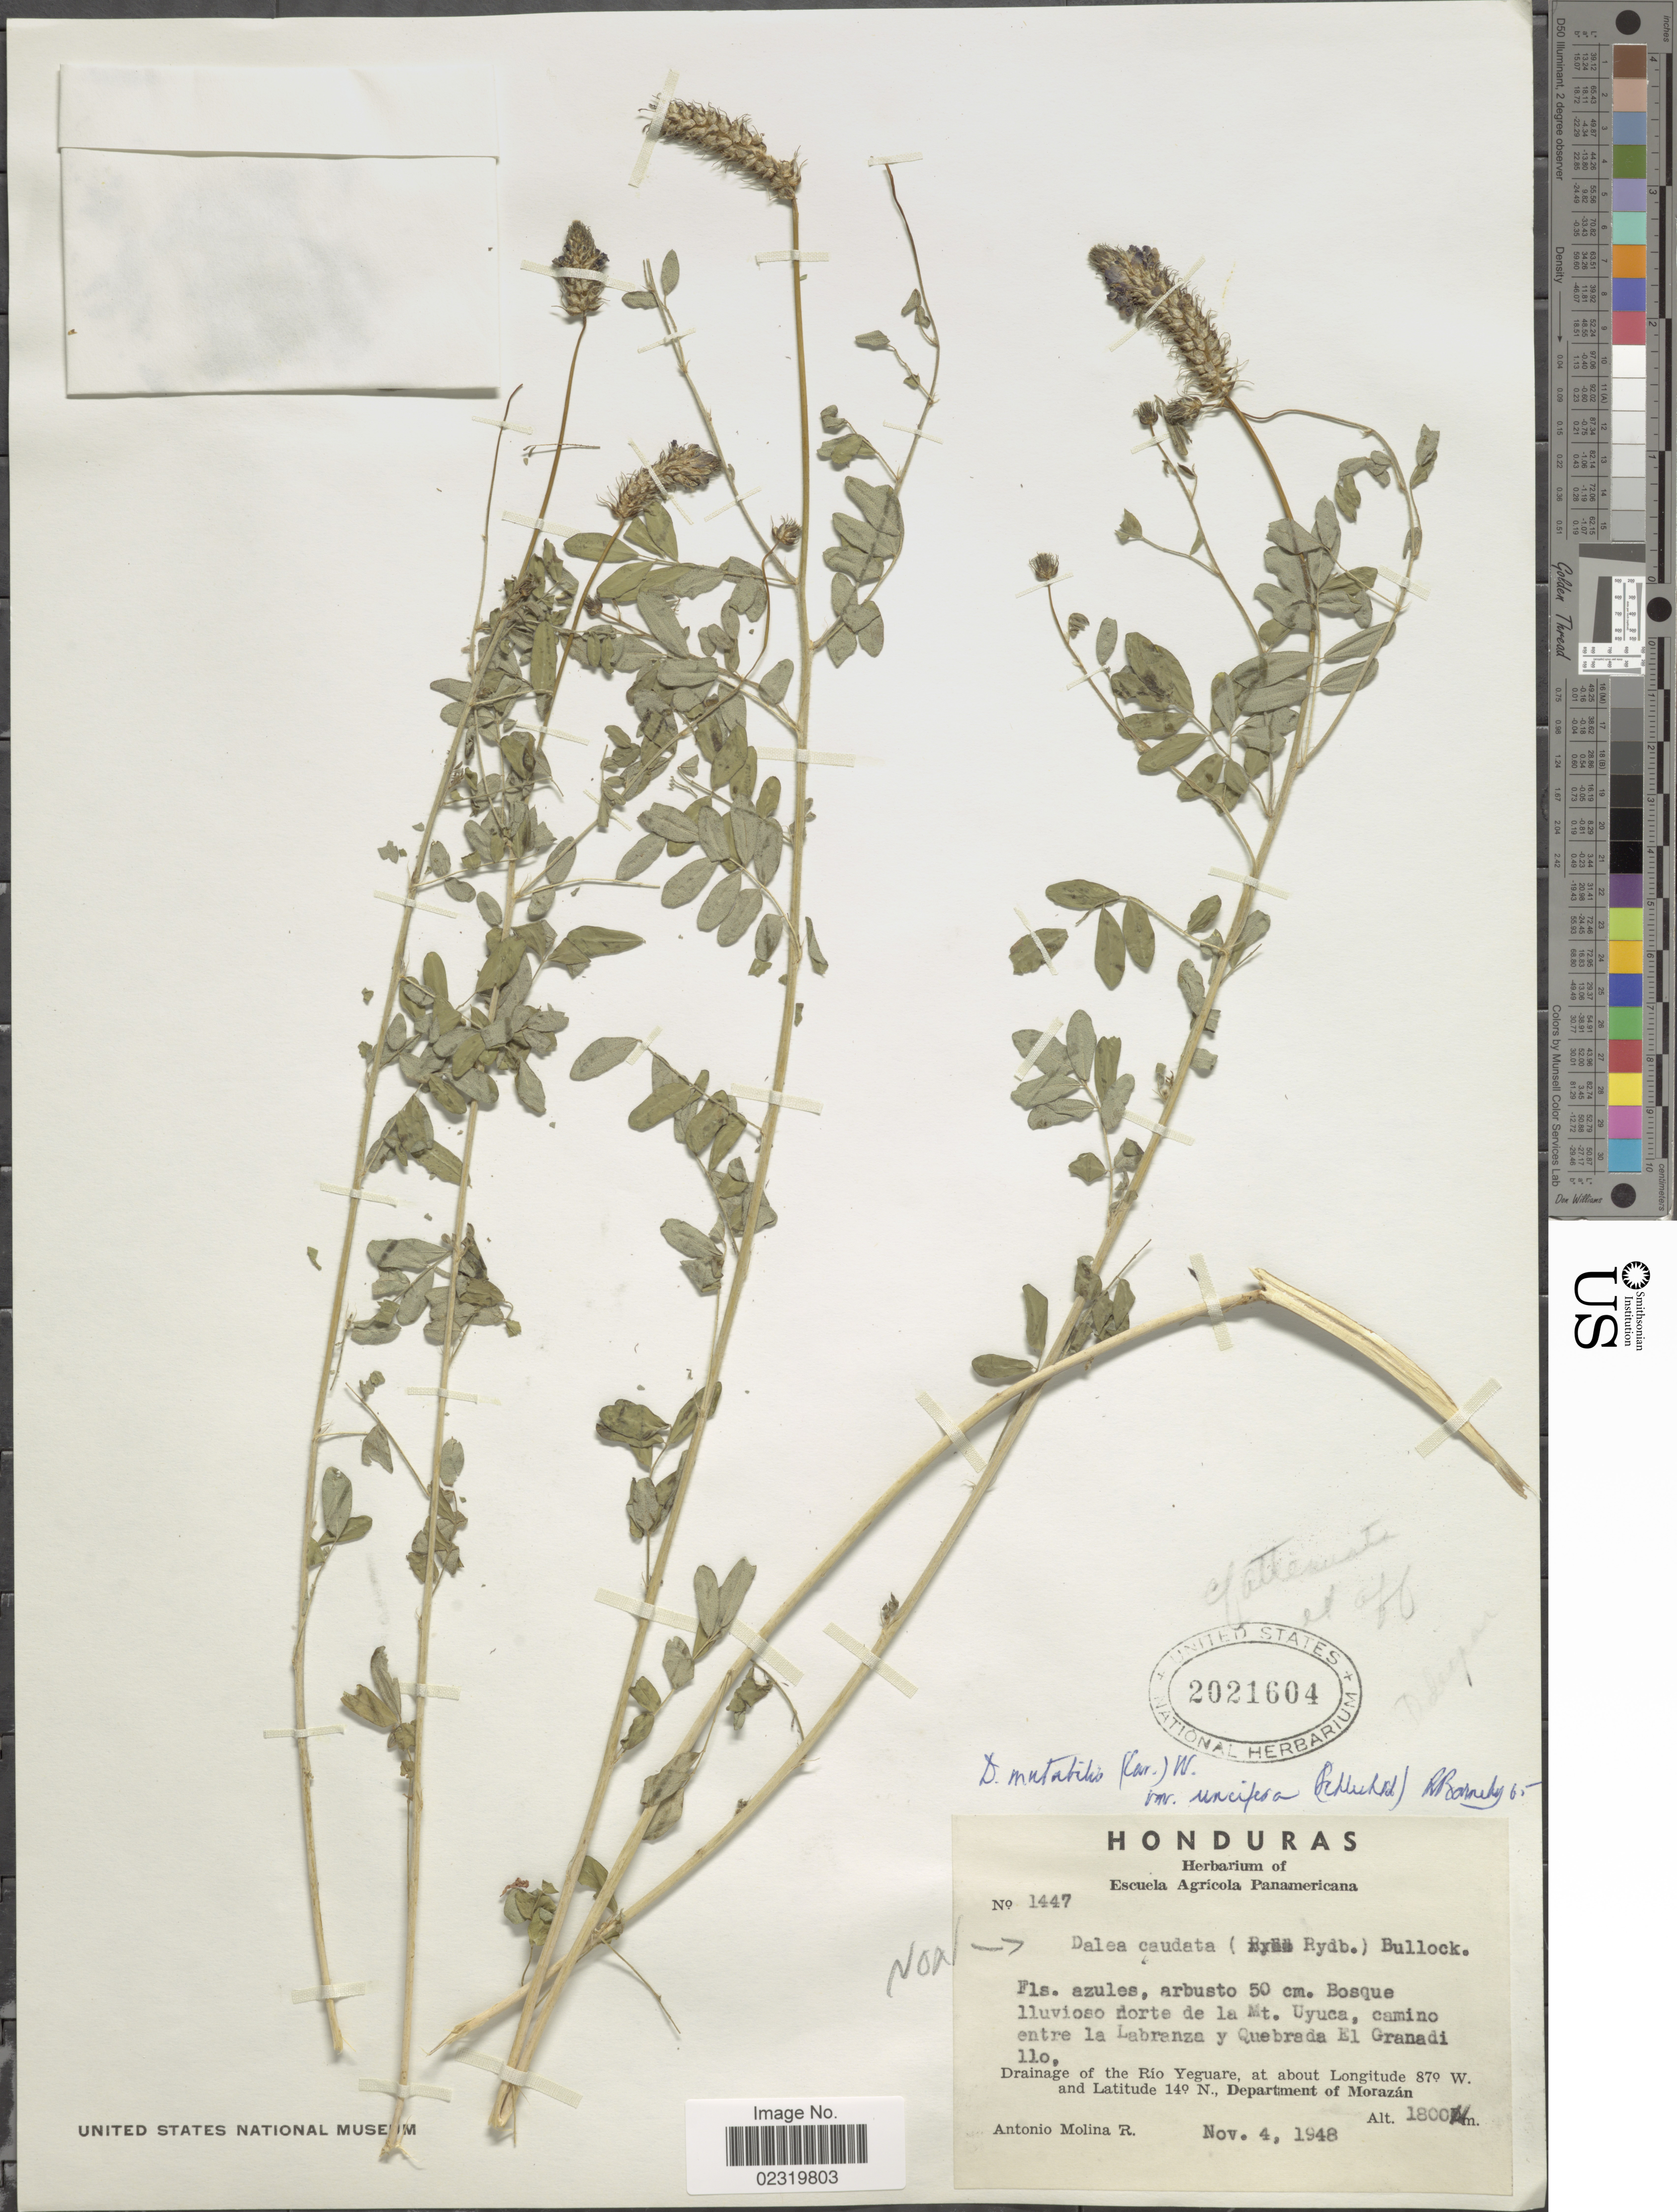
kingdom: Plantae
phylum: Tracheophyta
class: Magnoliopsida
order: Fabales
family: Fabaceae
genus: Dalea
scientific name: Dalea obovatifolia var. obovatifolia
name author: Ortega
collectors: A. Molina R.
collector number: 1447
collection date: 1948-11-04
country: Honduras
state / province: Fco. Morazán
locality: Norte de la Mt. Uyuca, camino entre la Labrenza y Quebrada El Granadillo. Drainage of the Río Yeguare, Department of Morazán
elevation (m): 1800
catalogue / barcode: US 2021604